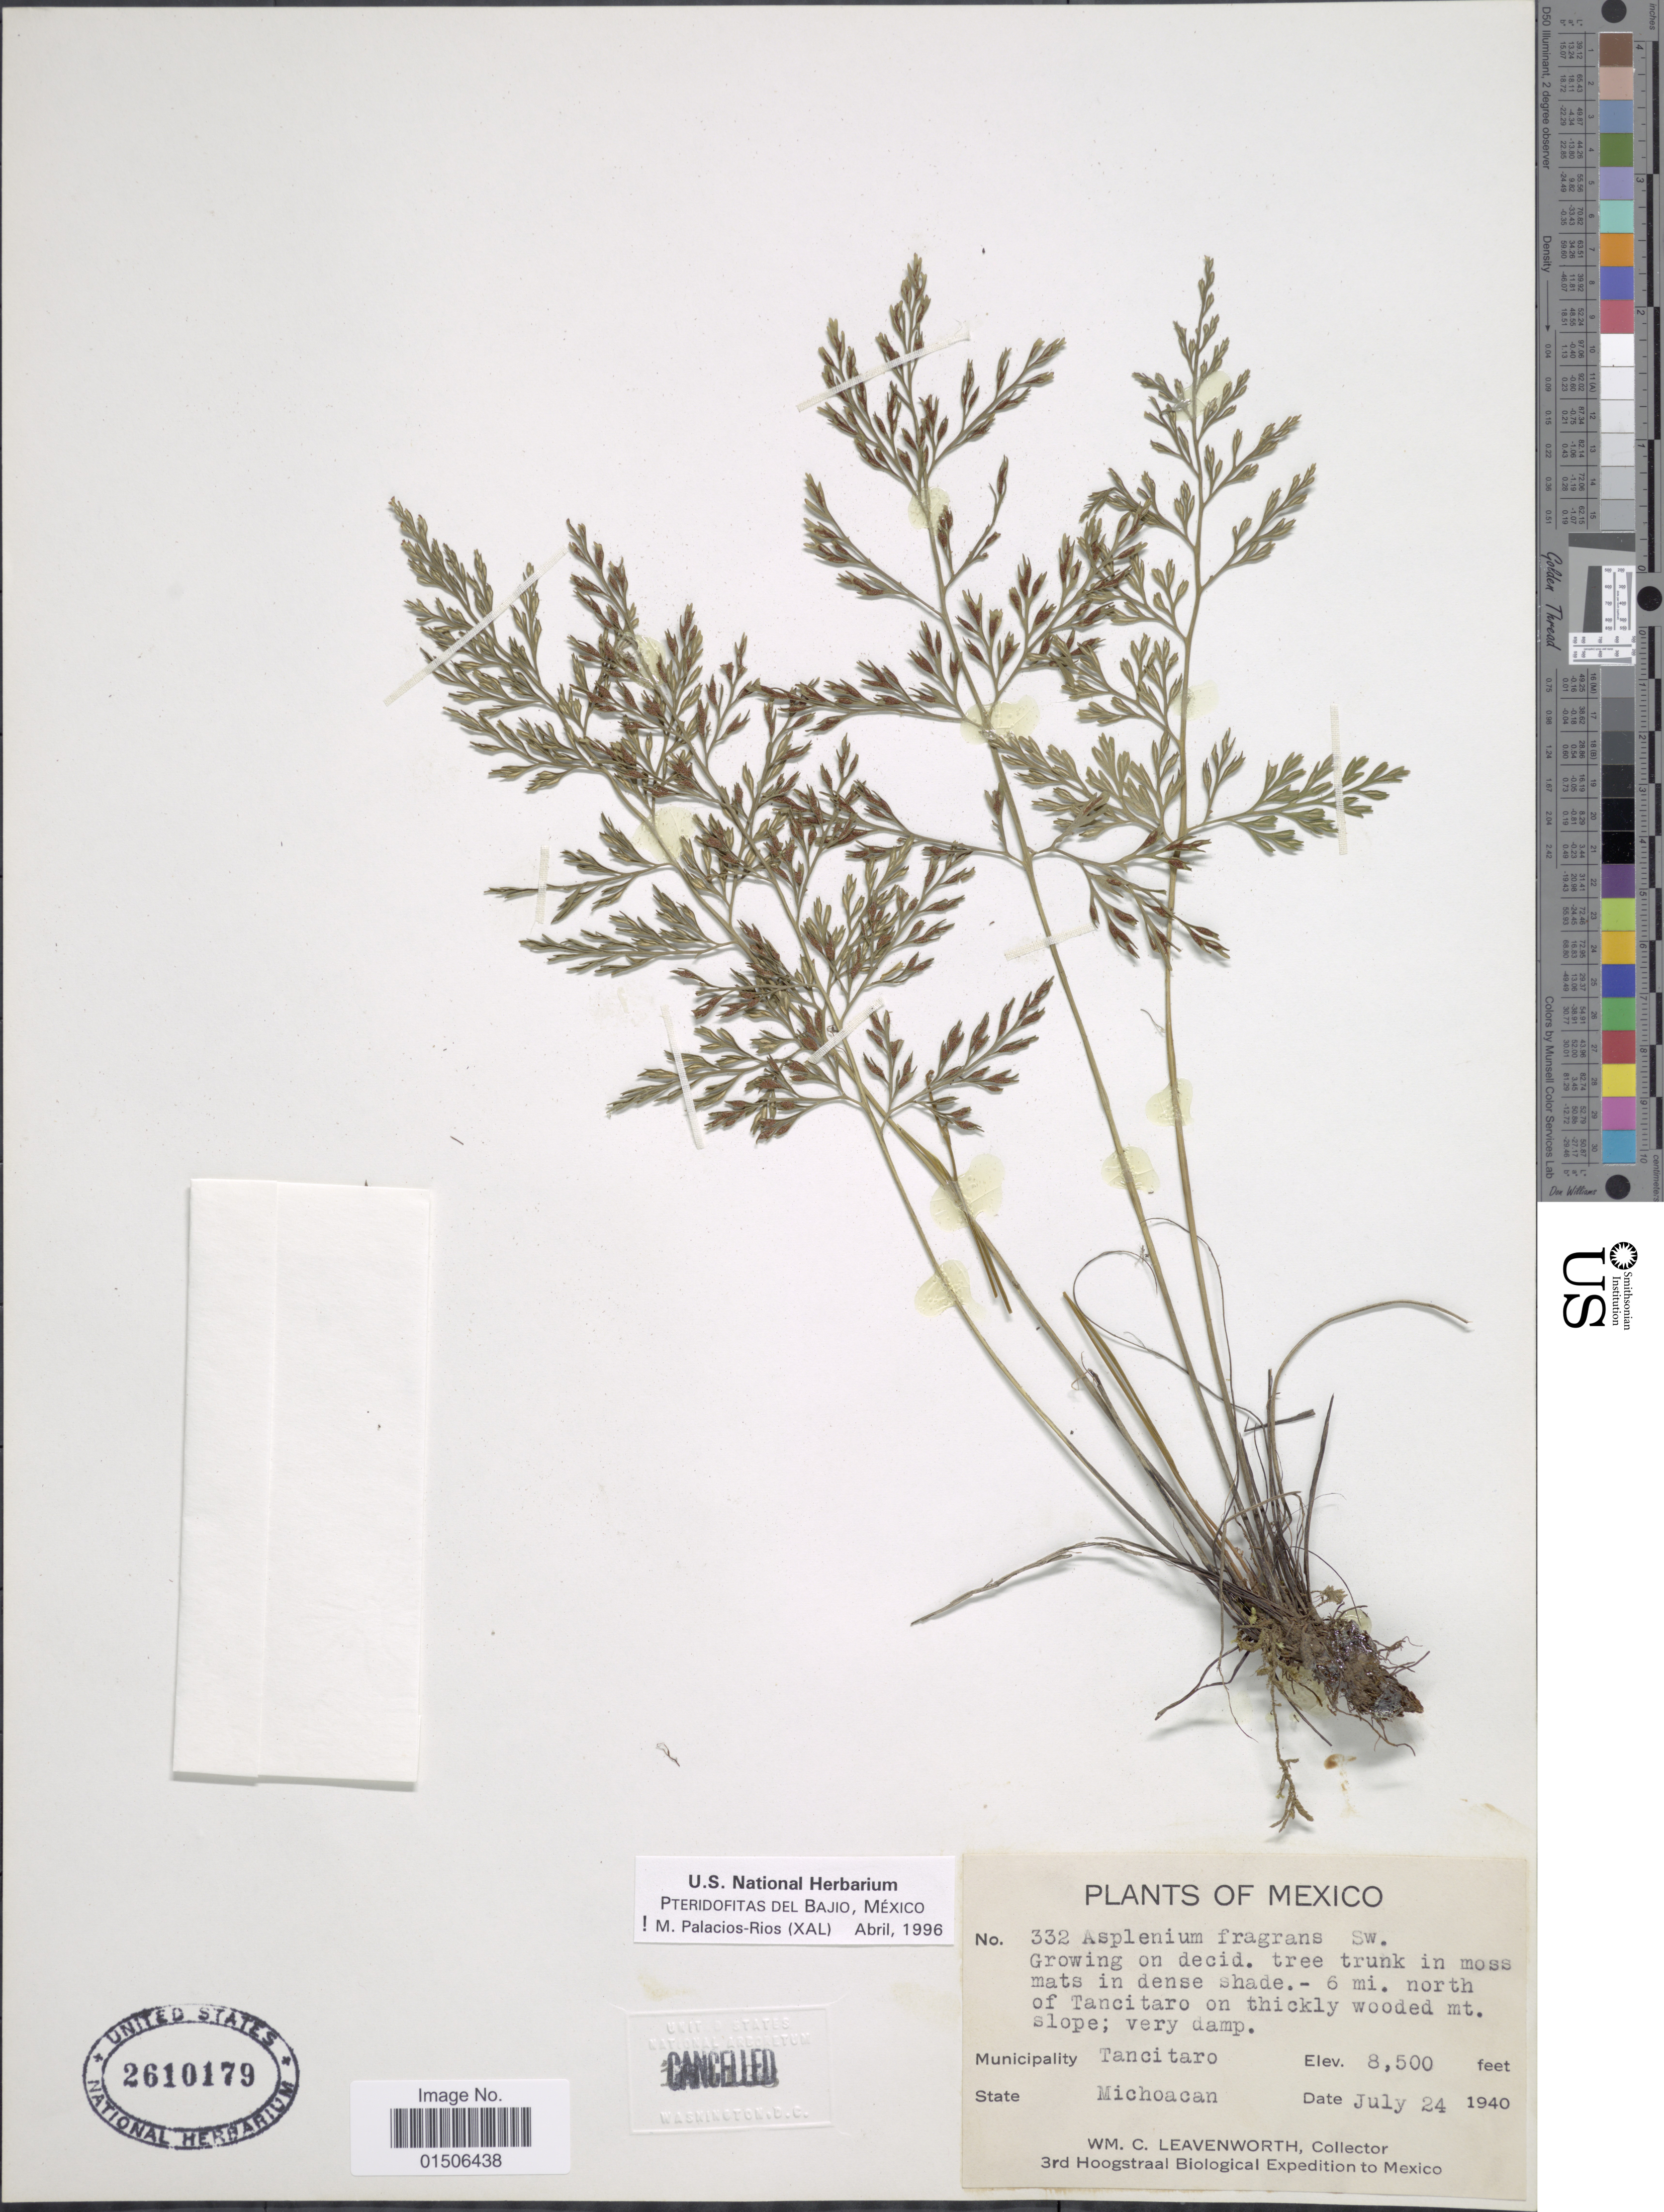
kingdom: Plantae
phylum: Tracheophyta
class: Polypodiopsida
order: Polypodiales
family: Aspleniaceae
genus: Asplenium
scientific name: Asplenium fragrans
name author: Sw.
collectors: W. Leavenworth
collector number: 332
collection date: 1940-07-24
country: Mexico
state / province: Michoacán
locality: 6 mi. north of Tancitaro on thickly wooded mt slope; very damp, Municpality Tancitaro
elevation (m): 2591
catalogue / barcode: US 2610179